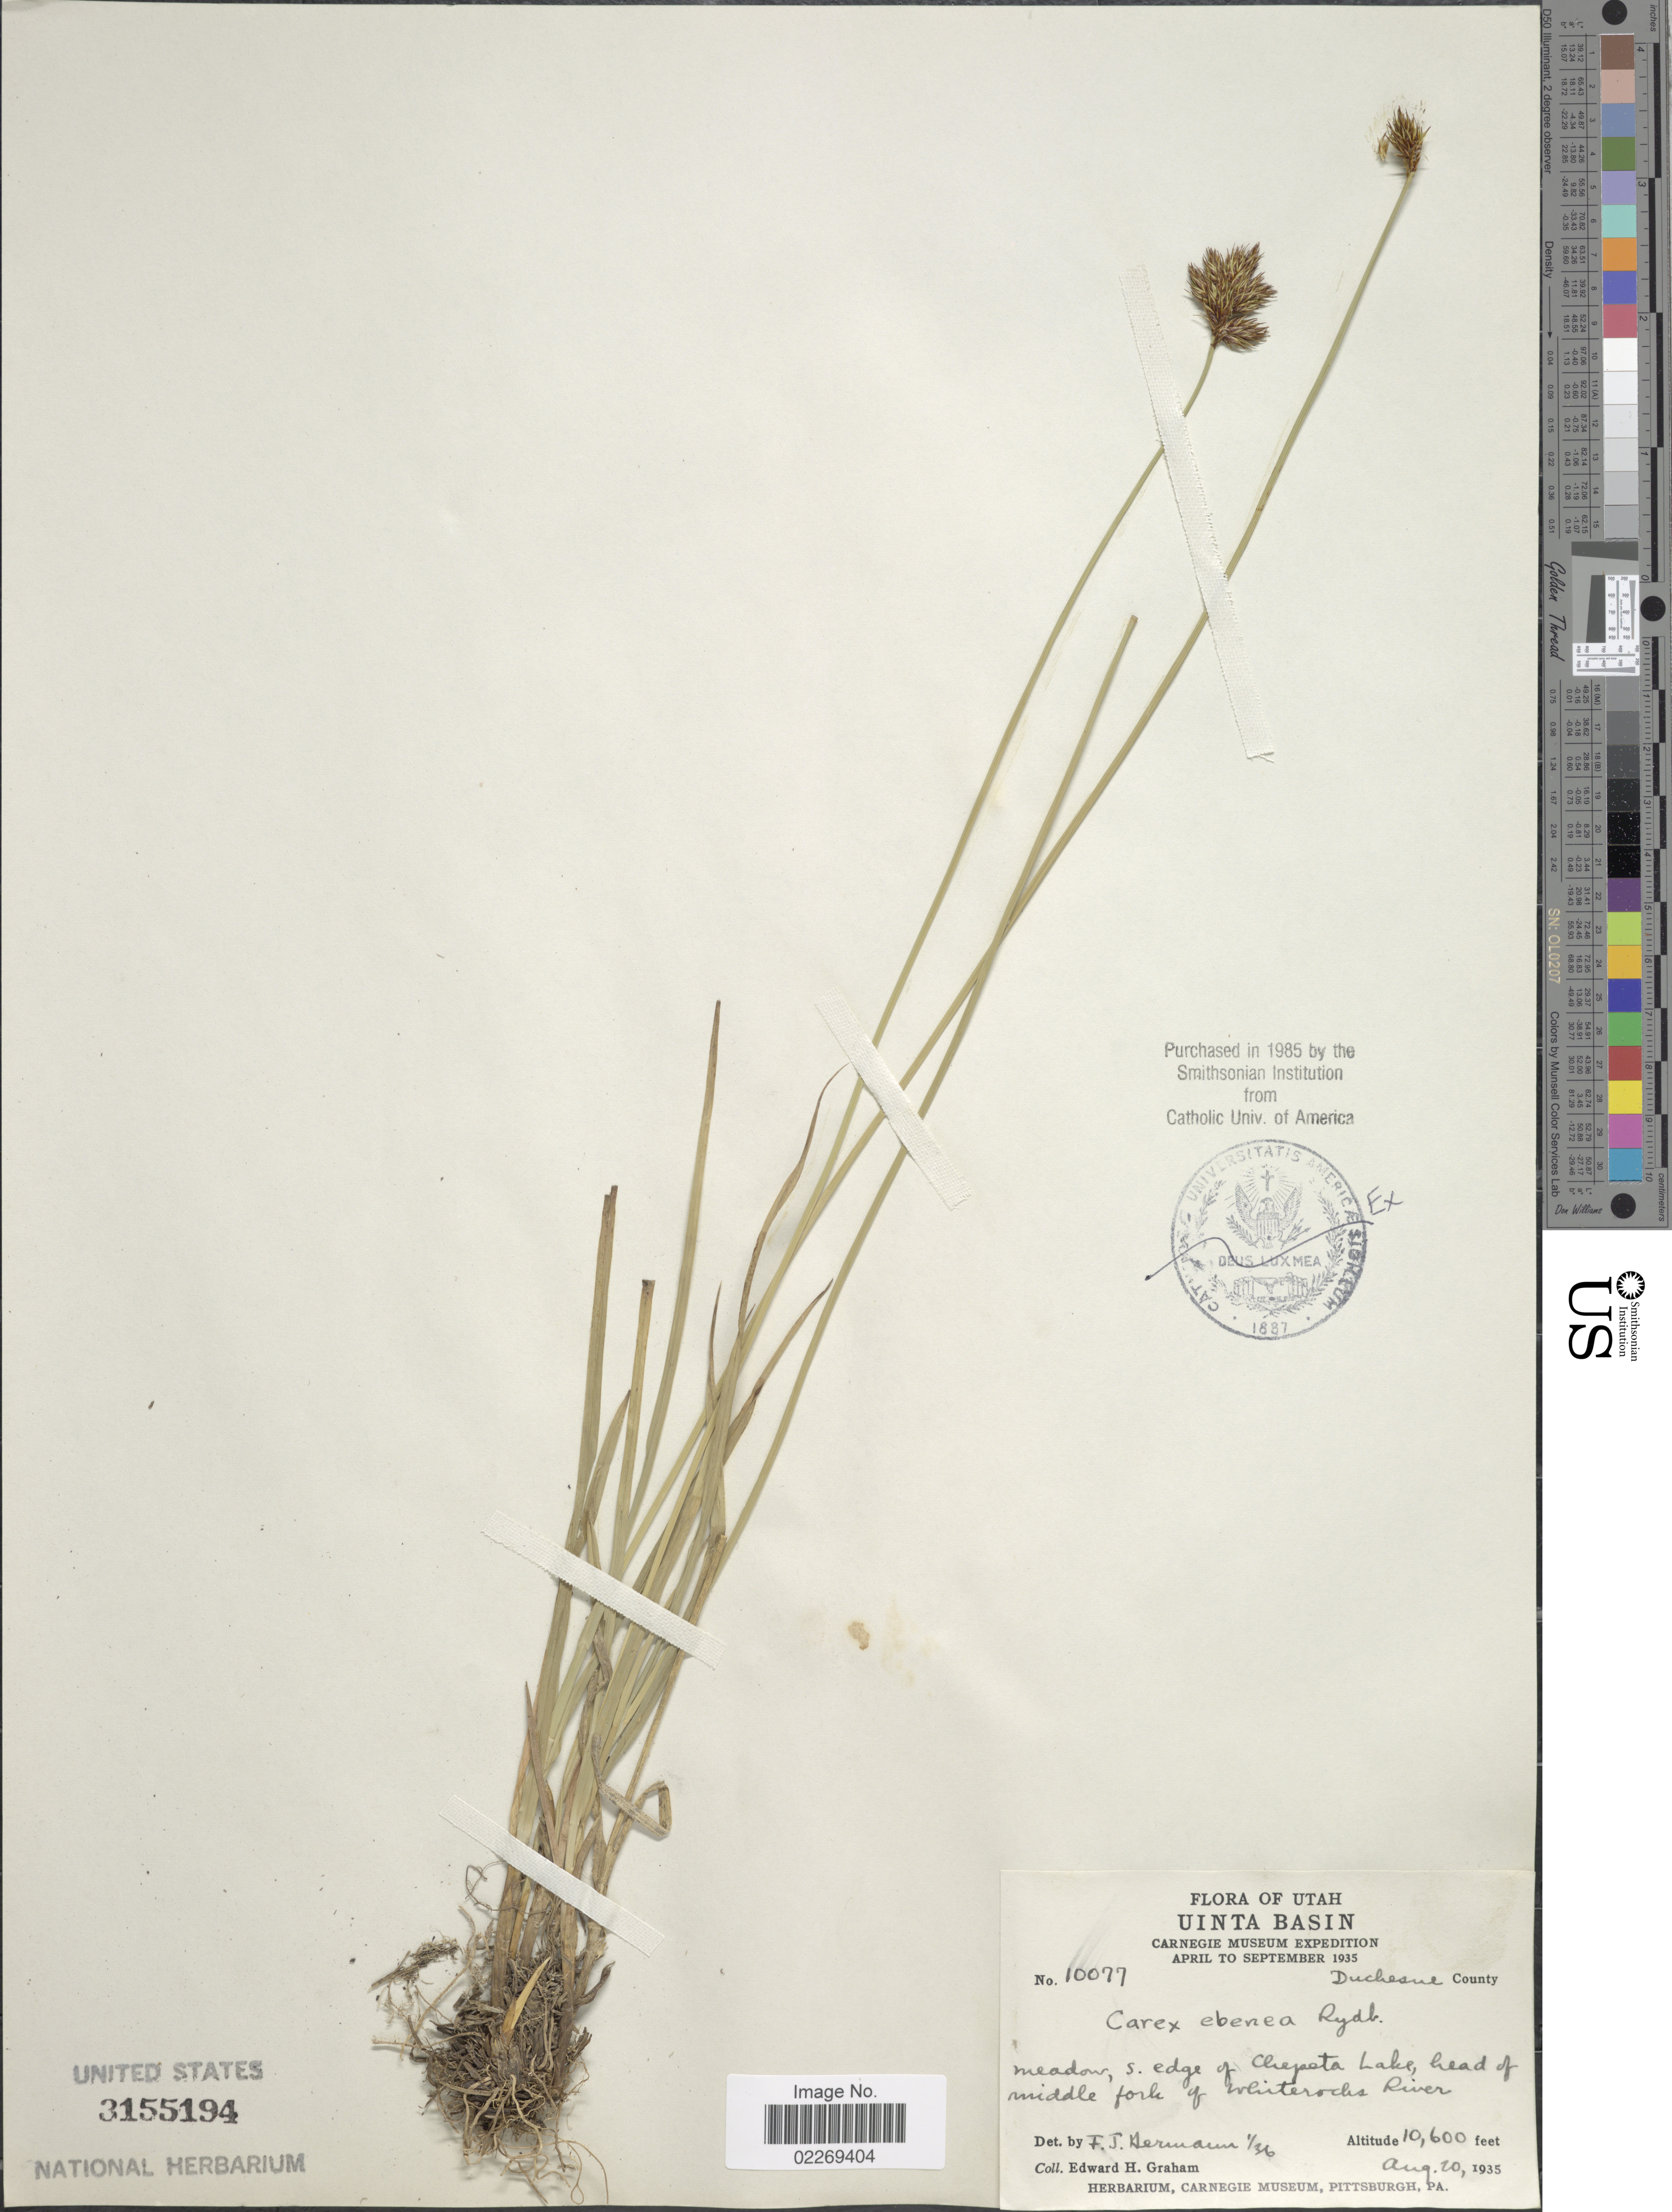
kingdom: Plantae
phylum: Tracheophyta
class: Liliopsida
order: Poales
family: Cyperaceae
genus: Carex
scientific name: Carex ebenea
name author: Rydb.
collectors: E. H. Graham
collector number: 10077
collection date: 1935-08-20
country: United States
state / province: Utah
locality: Uinta Basin. Duchesne County. Meadow, s. edge of Chepeta Lake, head of middle fork of Whiterocks River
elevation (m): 3231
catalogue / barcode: US 3155194